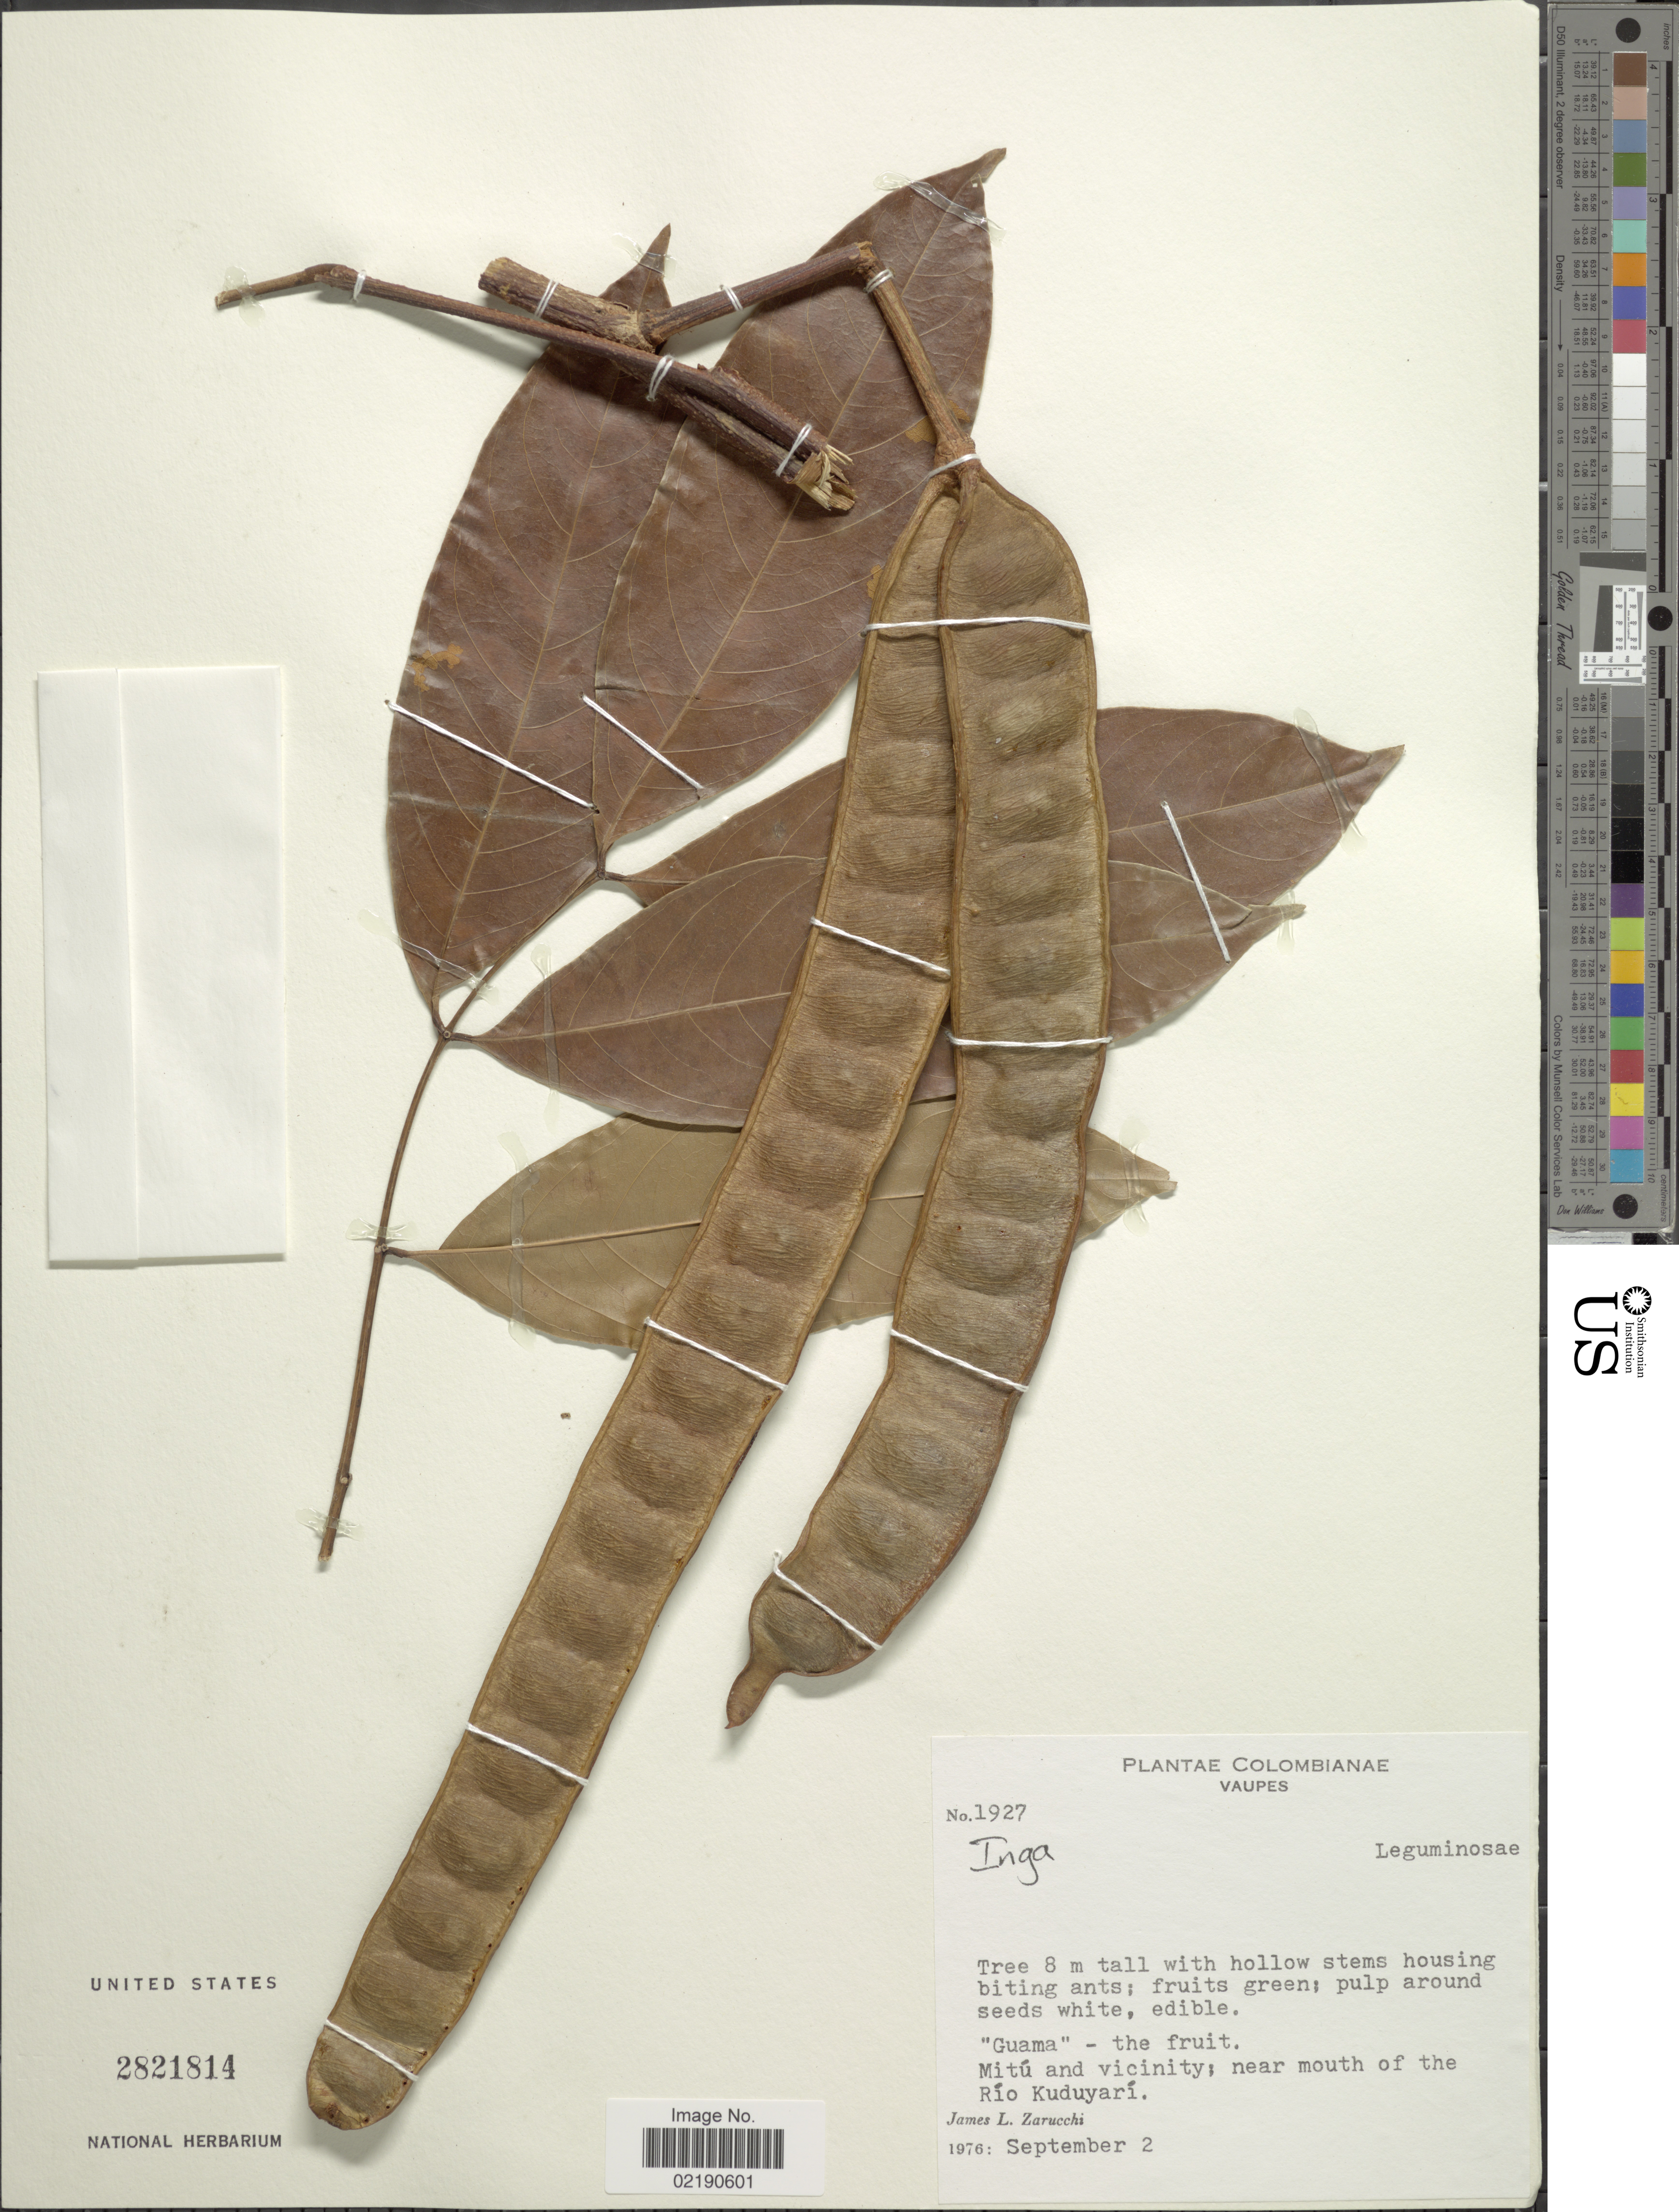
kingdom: Plantae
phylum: Tracheophyta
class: Magnoliopsida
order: Fabales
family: Fabaceae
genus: Inga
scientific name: Inga sp.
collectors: J. L. Zarucchi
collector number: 1927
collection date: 1976-09-02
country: Colombia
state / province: Vaupés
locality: Mitu and vicinity; near mouth of the Tio Kuduyari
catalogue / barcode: US 2821814